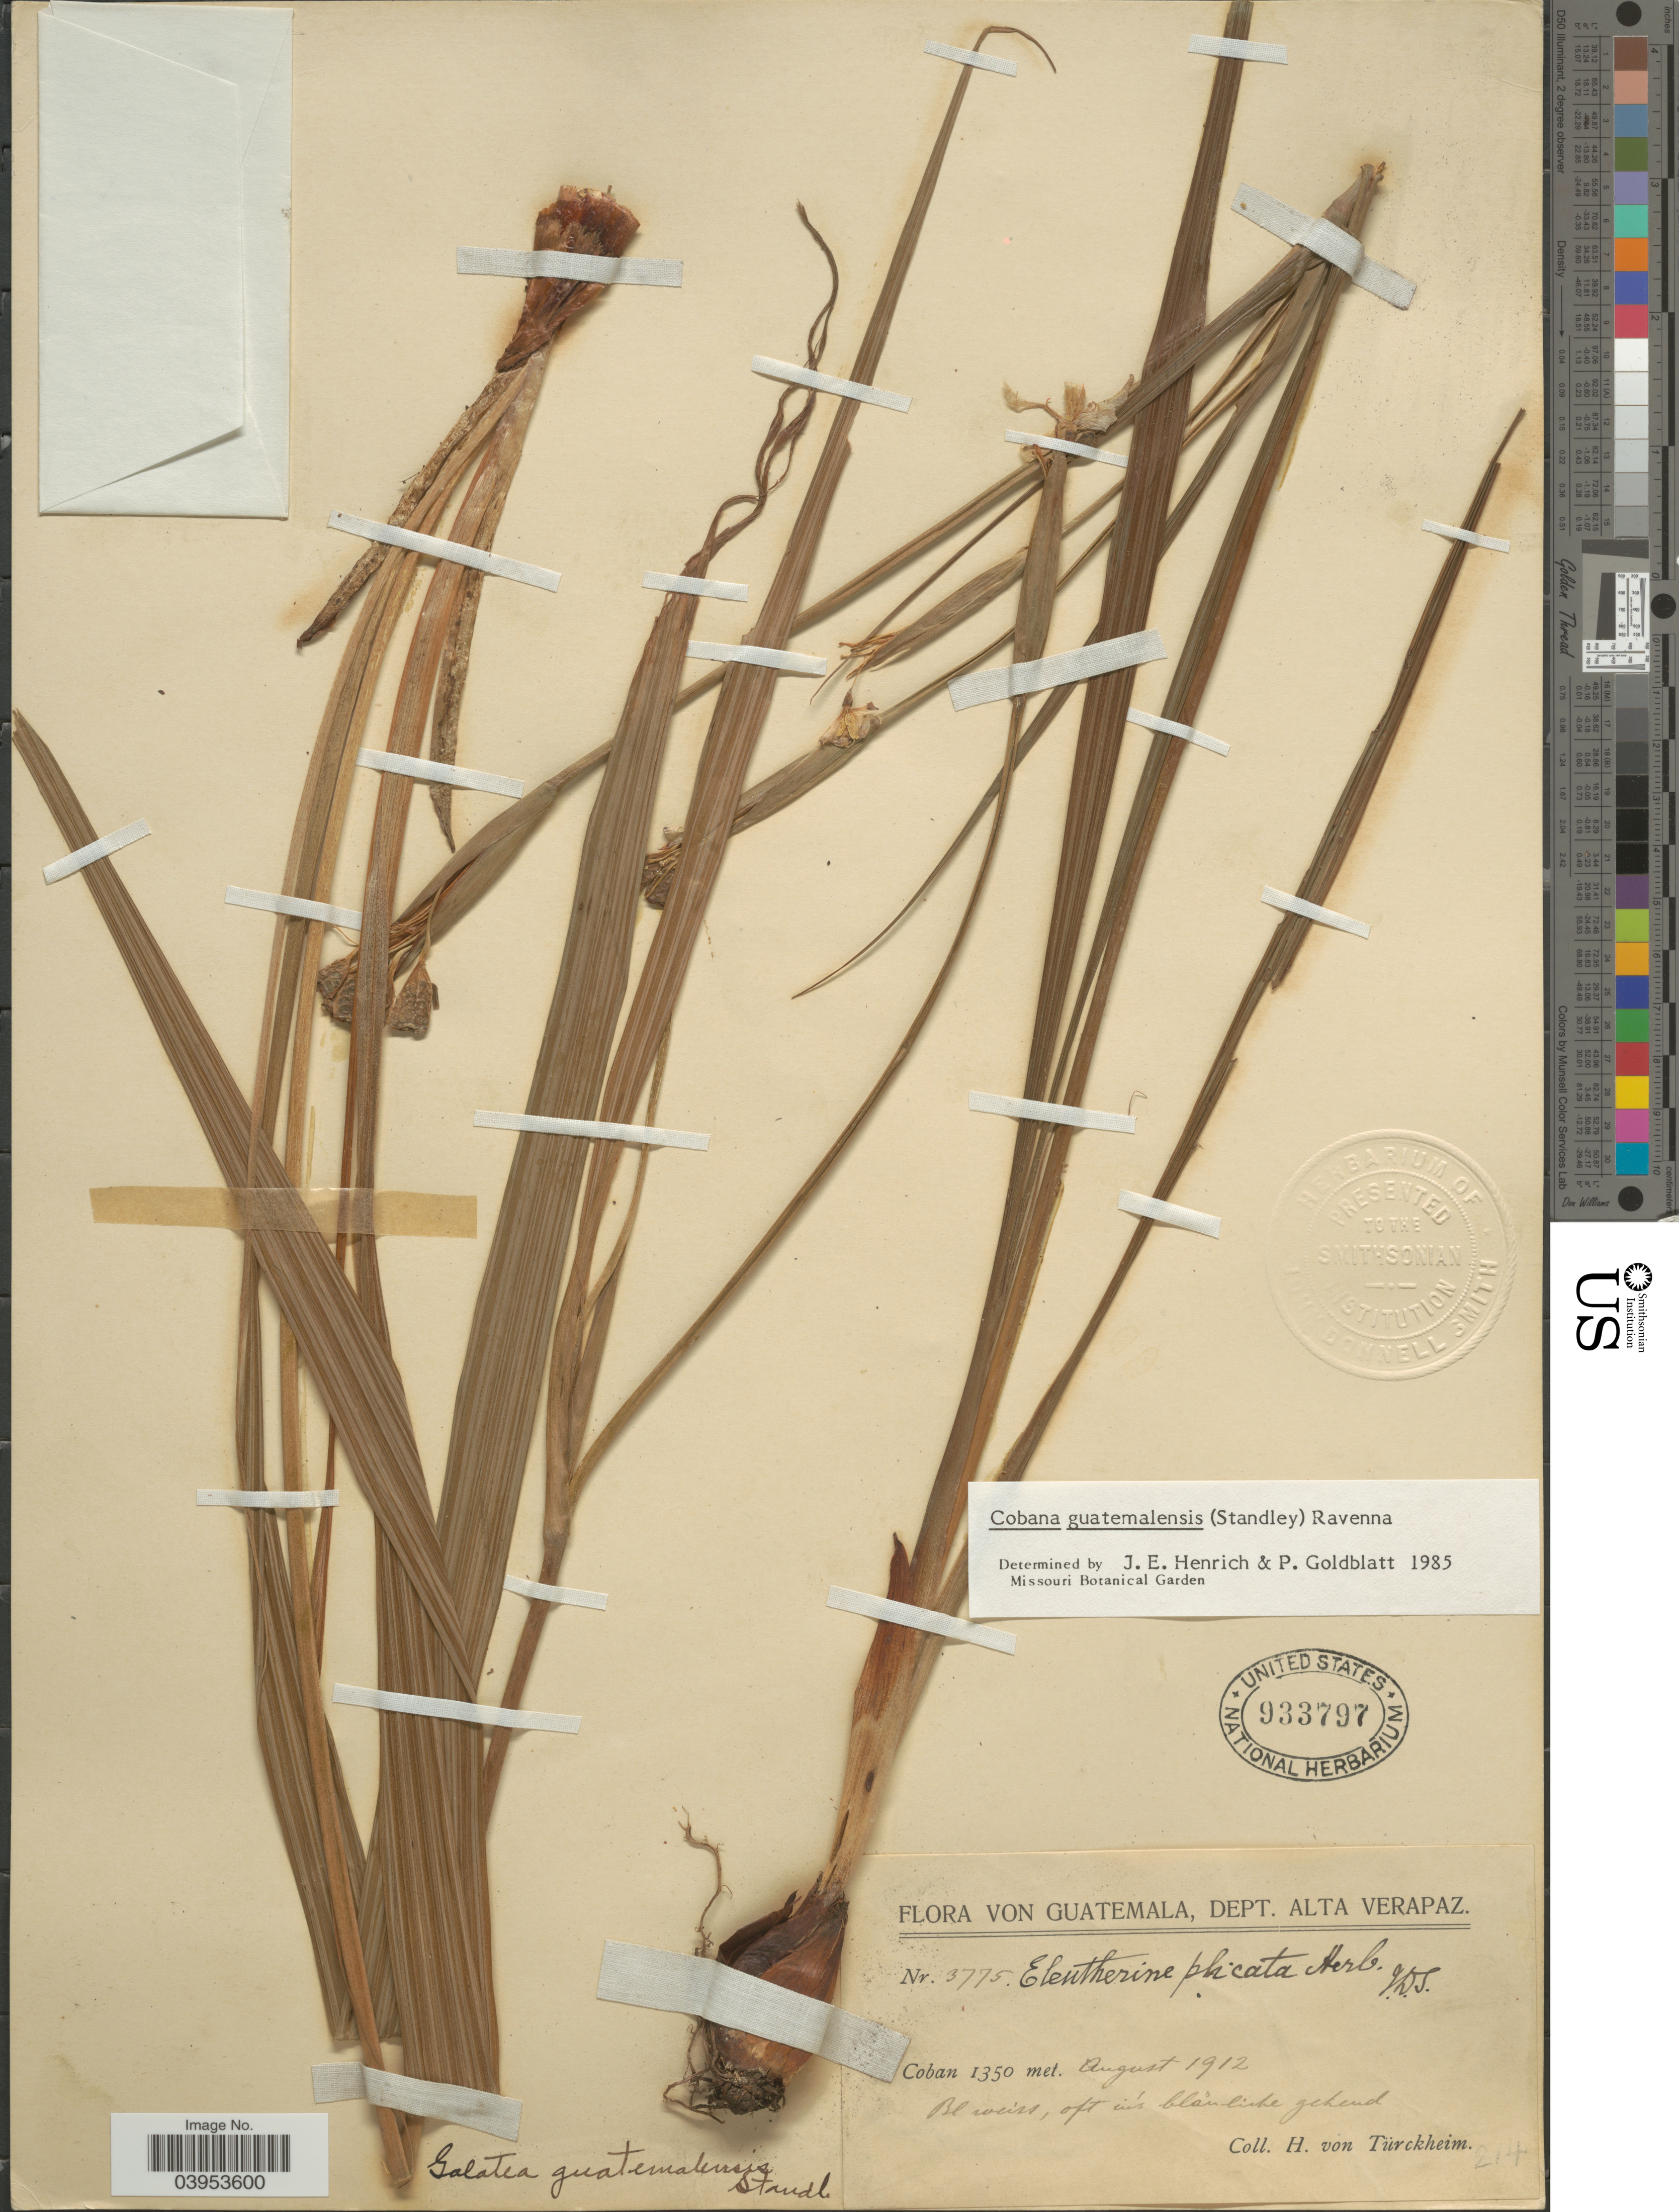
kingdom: Plantae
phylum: Tracheophyta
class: Liliopsida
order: Asparagales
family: Iridaceae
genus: Cobana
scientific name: Cobana guatemalensis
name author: (Standl.) Ravenna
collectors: H. von Türckheim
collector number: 3775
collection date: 1912-08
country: Guatemala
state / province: Alta Verapaz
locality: Dept. Alta Verapaz. Coban.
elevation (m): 1350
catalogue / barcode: US 933797